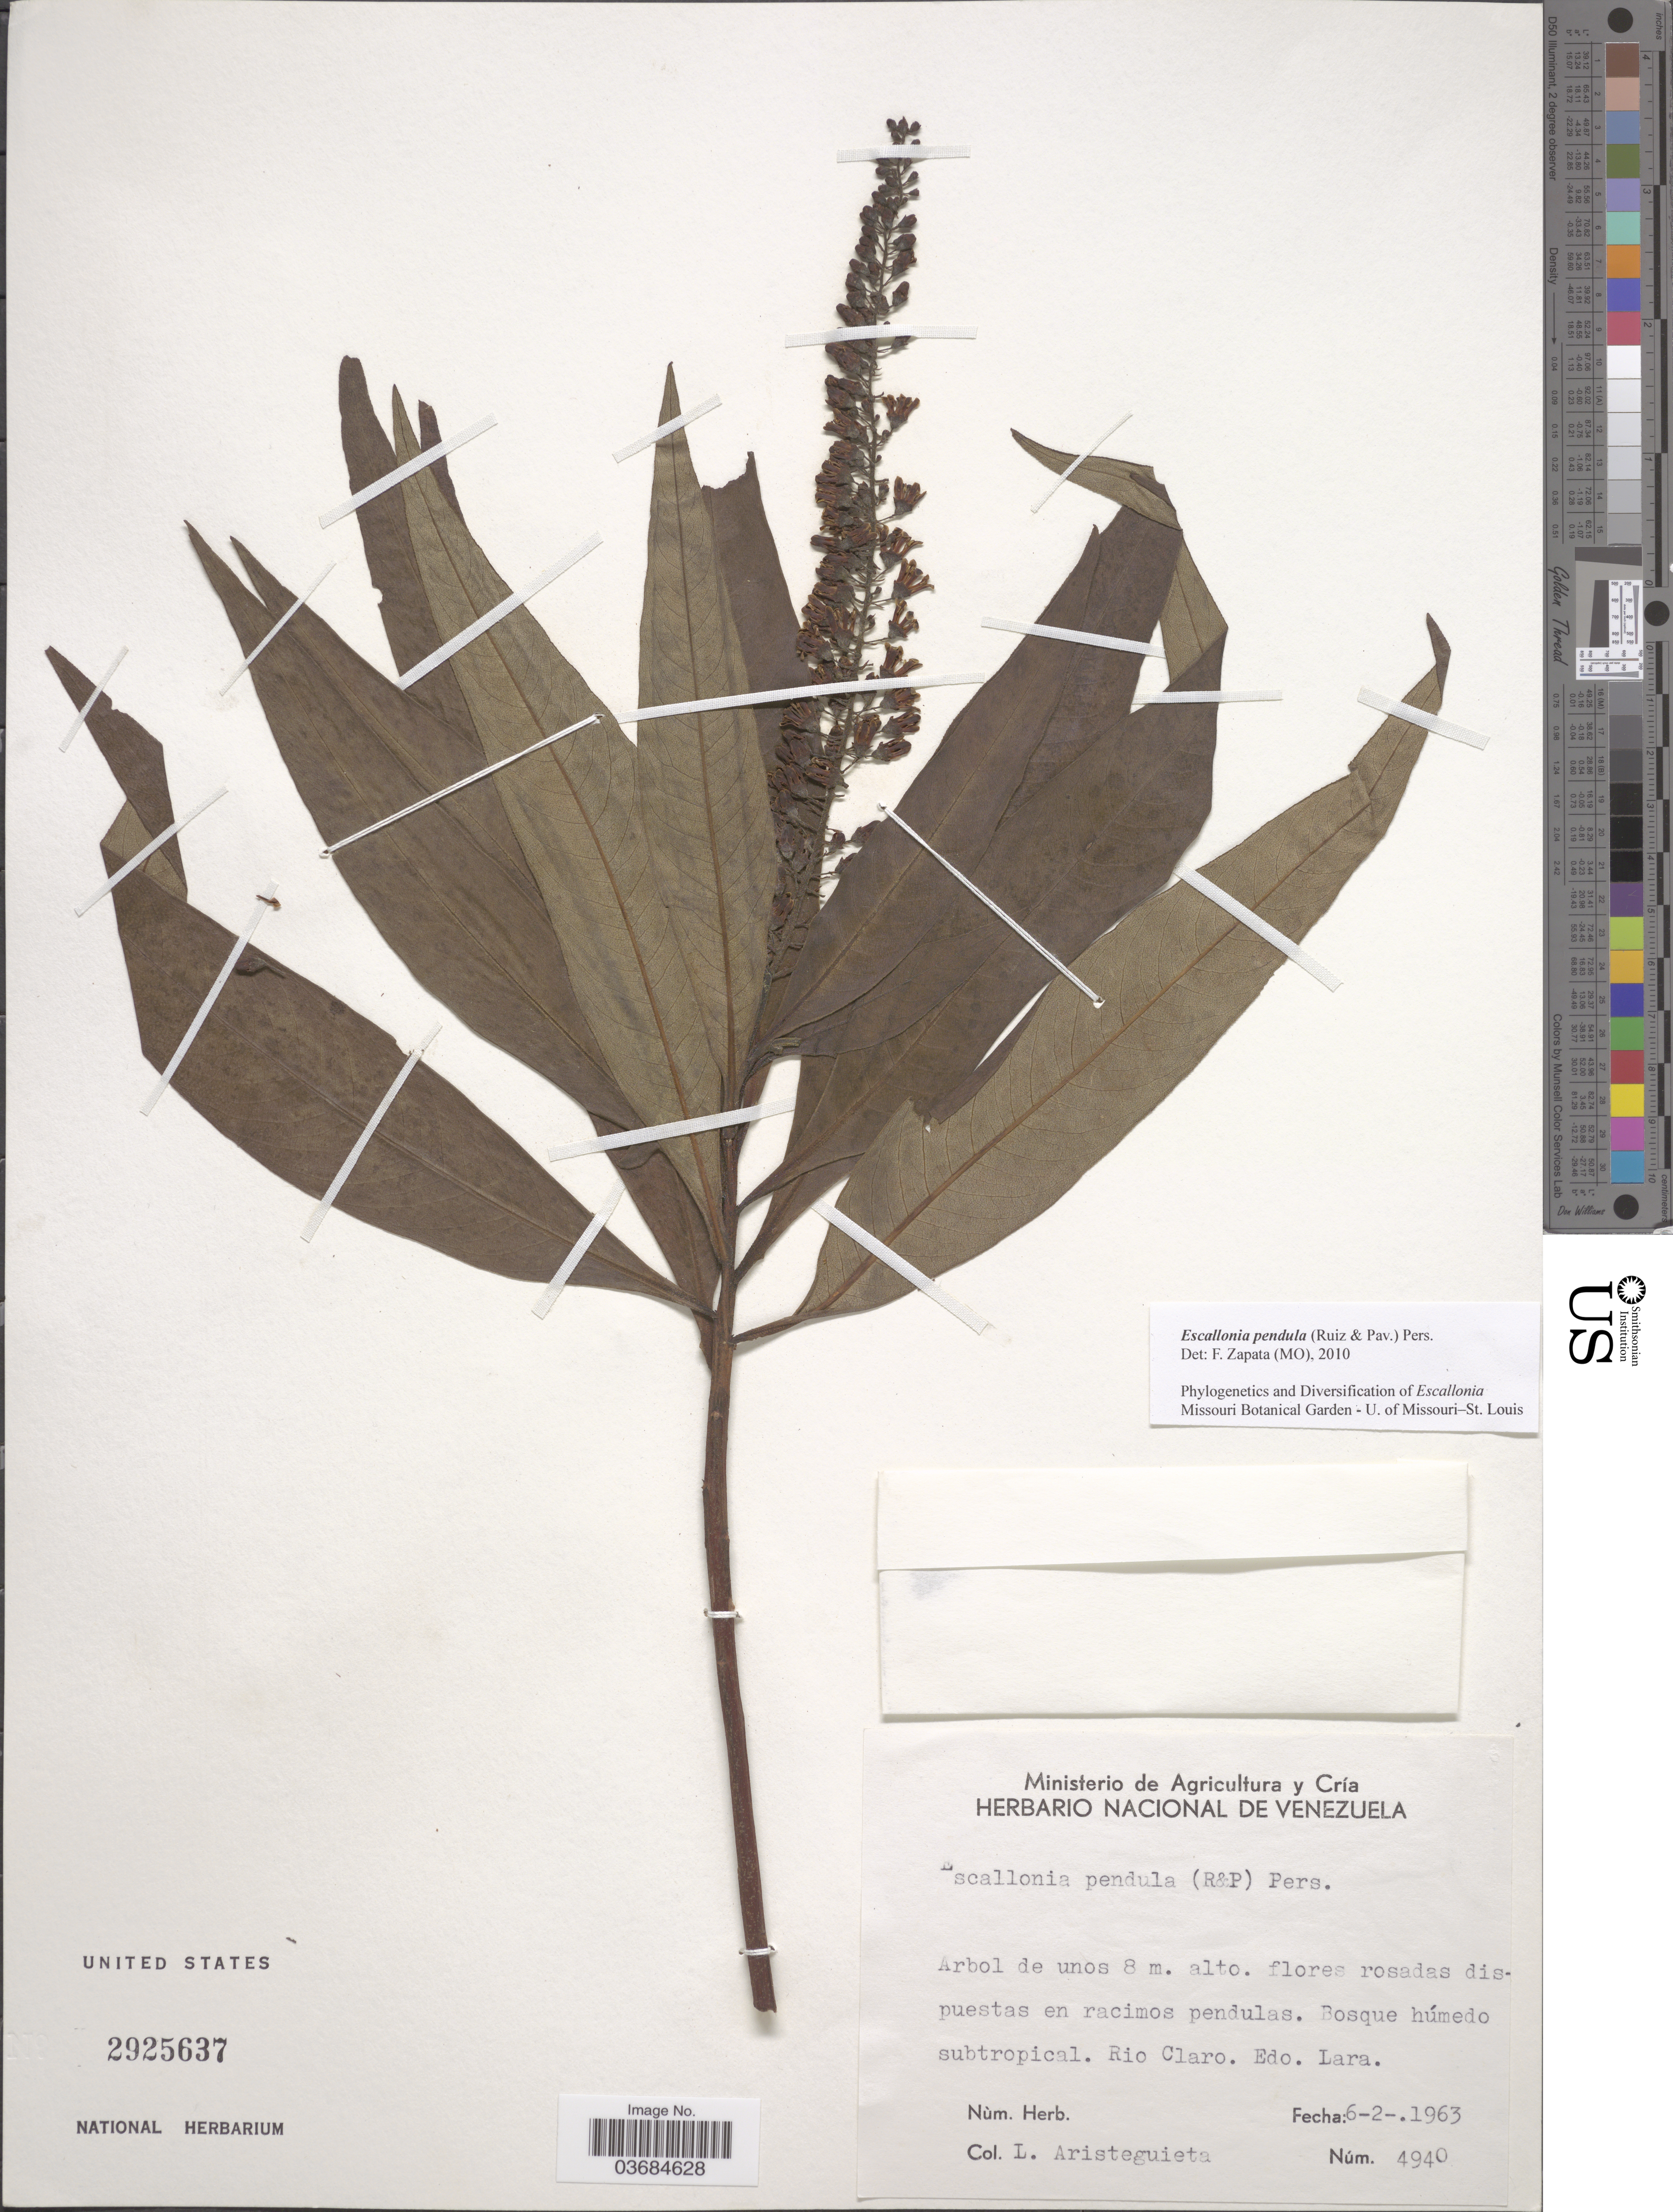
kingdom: Plantae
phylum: Tracheophyta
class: Magnoliopsida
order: Escalloniales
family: Escalloniaceae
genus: Escallonia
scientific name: Escallonia pendula var. pendula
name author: (Ruiz & Pav.) Pers.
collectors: L. Aristeguieta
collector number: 4940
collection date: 1963-02-06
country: Venezuela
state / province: Lara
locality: Bosque húmedo subtropical. Rio Claro.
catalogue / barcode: US 2925637